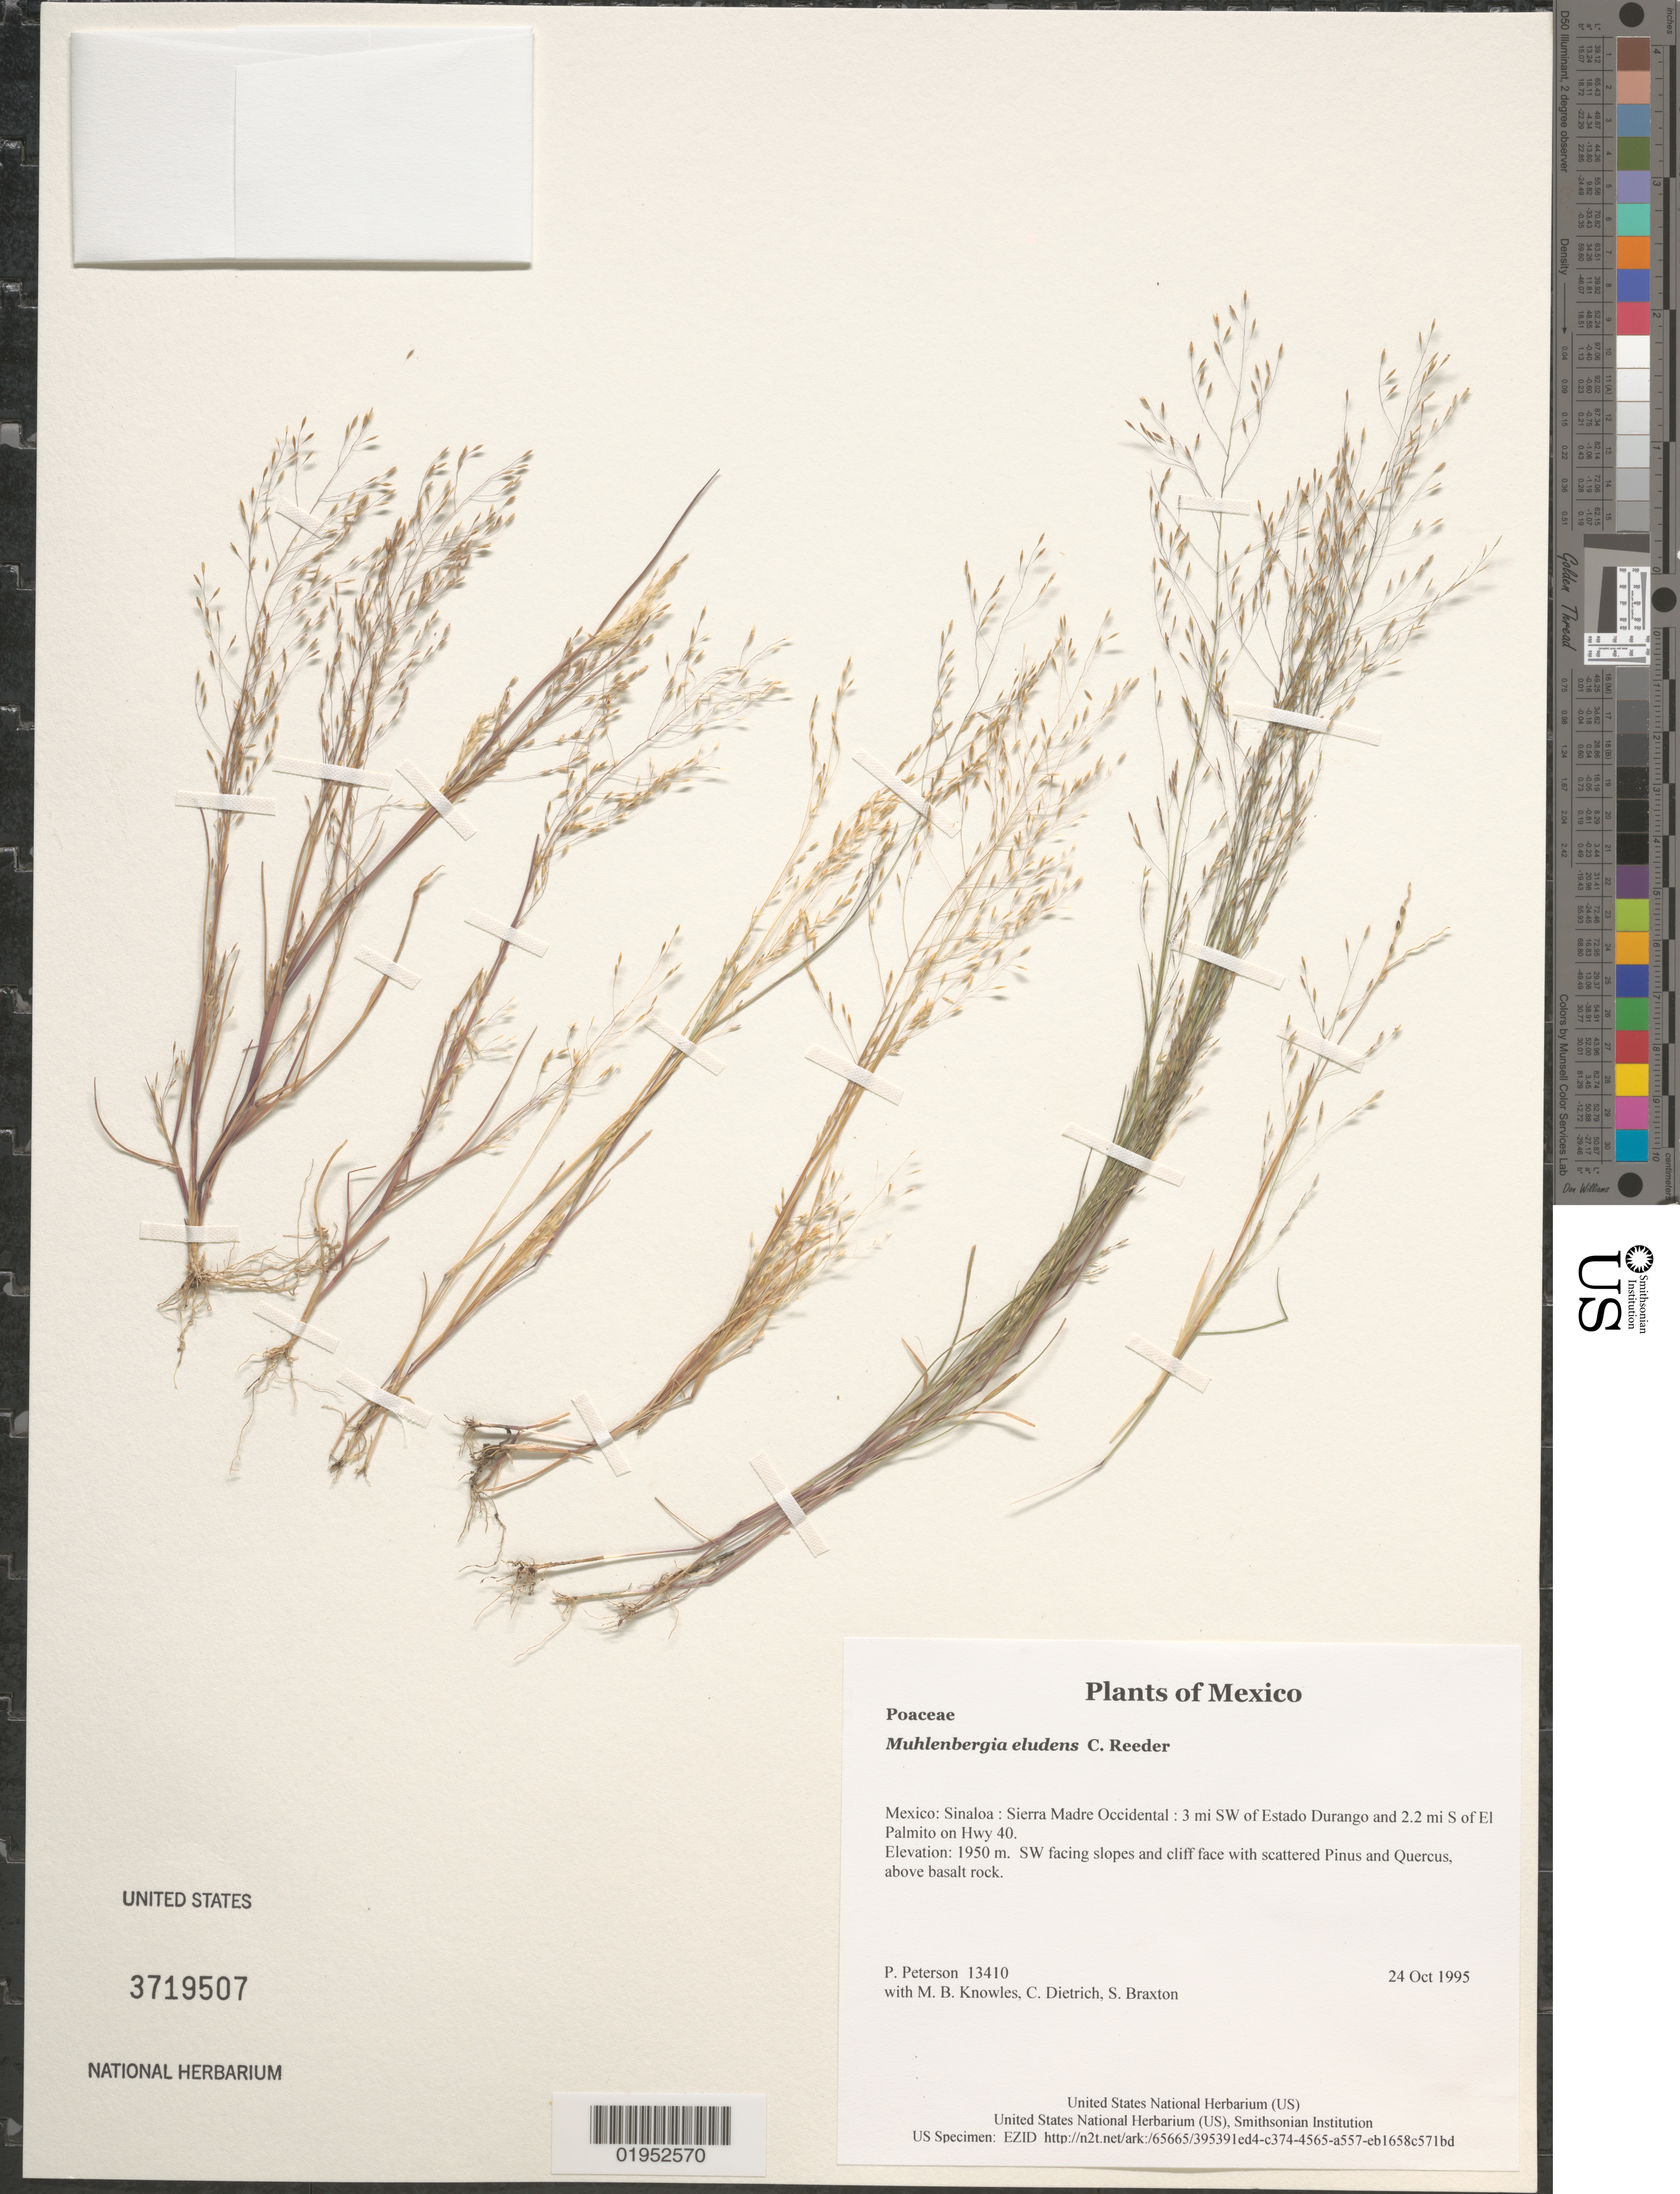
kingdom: Plantae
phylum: Tracheophyta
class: Liliopsida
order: Poales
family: Poaceae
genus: Muhlenbergia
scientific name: Muhlenbergia eludens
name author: C. Reeder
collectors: P. M. Peterson, M. B. Knowles, C. Dietrich & S. Braxton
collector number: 13410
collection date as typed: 24 Oct 1995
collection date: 1995-10-24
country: Mexico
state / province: Sinaloa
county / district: Sierra Madre Occidental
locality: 3 mi SW of Estado Durango and 2.2 mi S of El Palmito on Hwy 40.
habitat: SW facing slopes and cliff face with scattered Pinus and Quercus, above basalt rock.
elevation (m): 1950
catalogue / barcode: US 3719507